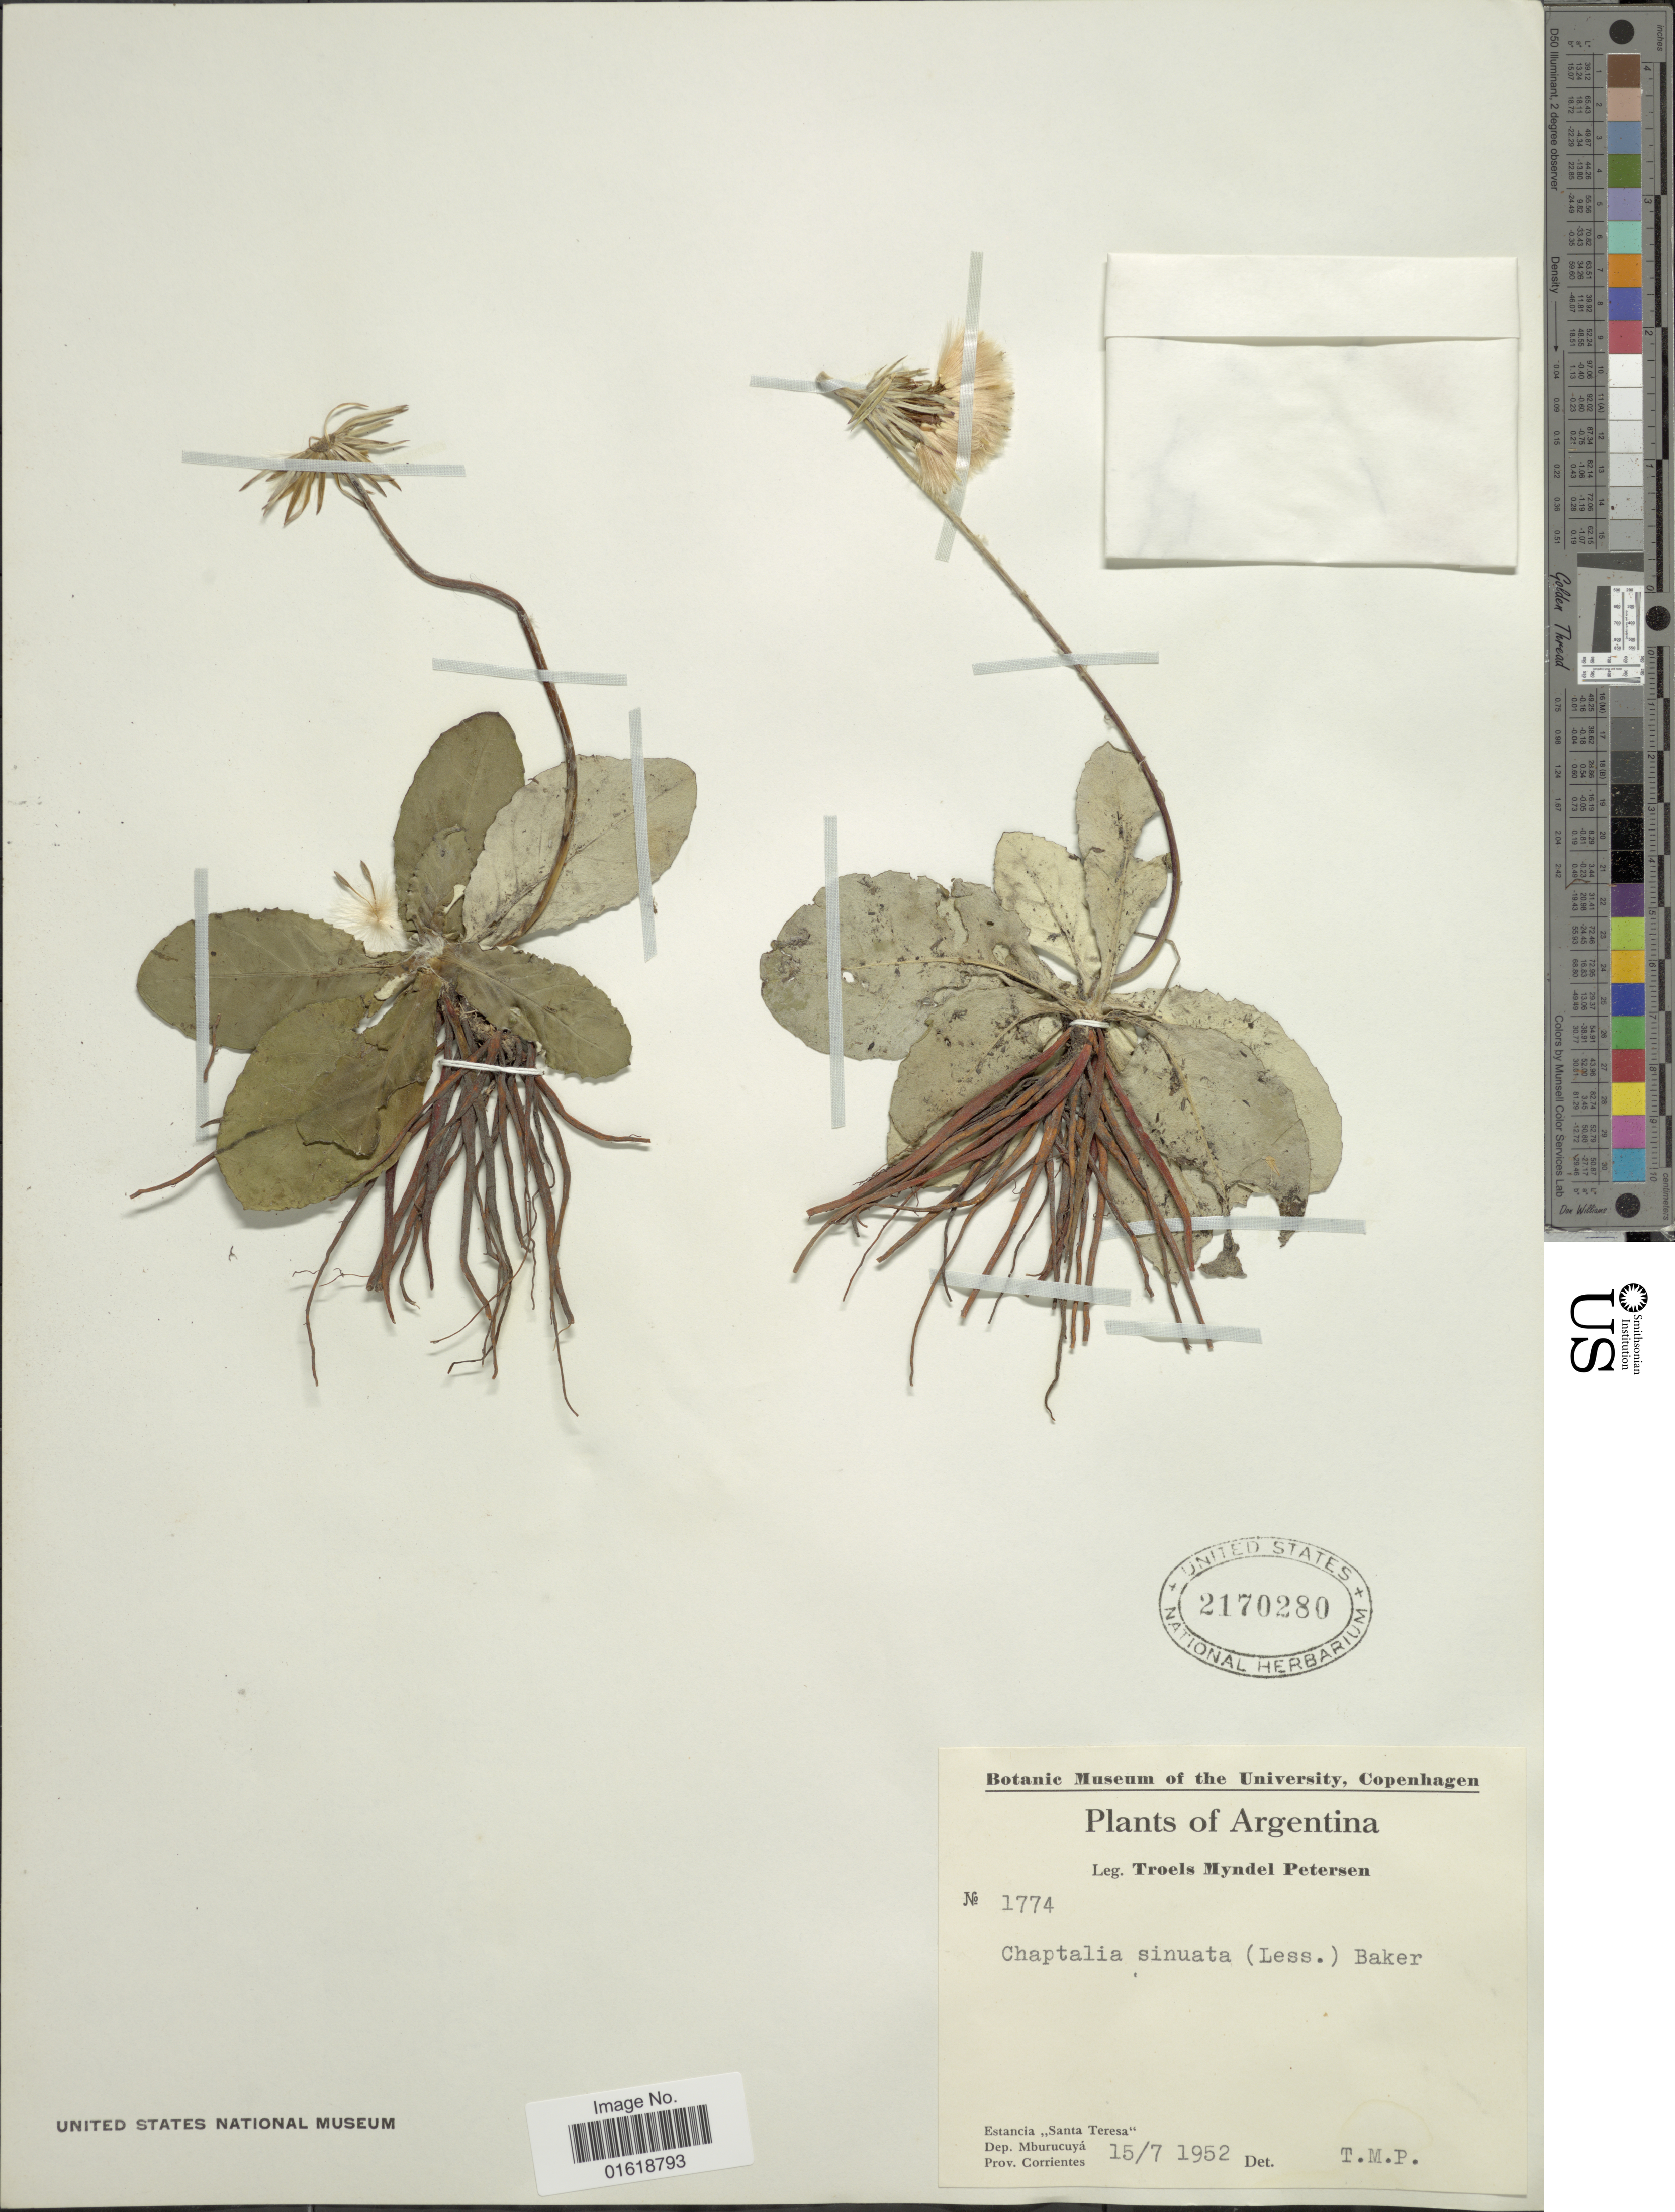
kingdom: Plantae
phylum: Tracheophyta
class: Magnoliopsida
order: Asterales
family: Asteraceae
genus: Chaptalia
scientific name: Chaptalia sinuata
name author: (Less.) Vent. ex Steud.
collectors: T. Pederson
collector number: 1774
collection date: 1952-07-15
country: Argentina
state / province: Corrientes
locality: Estancia "Santa Teresa". Dep. Mburucuyá.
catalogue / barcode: US 2170280